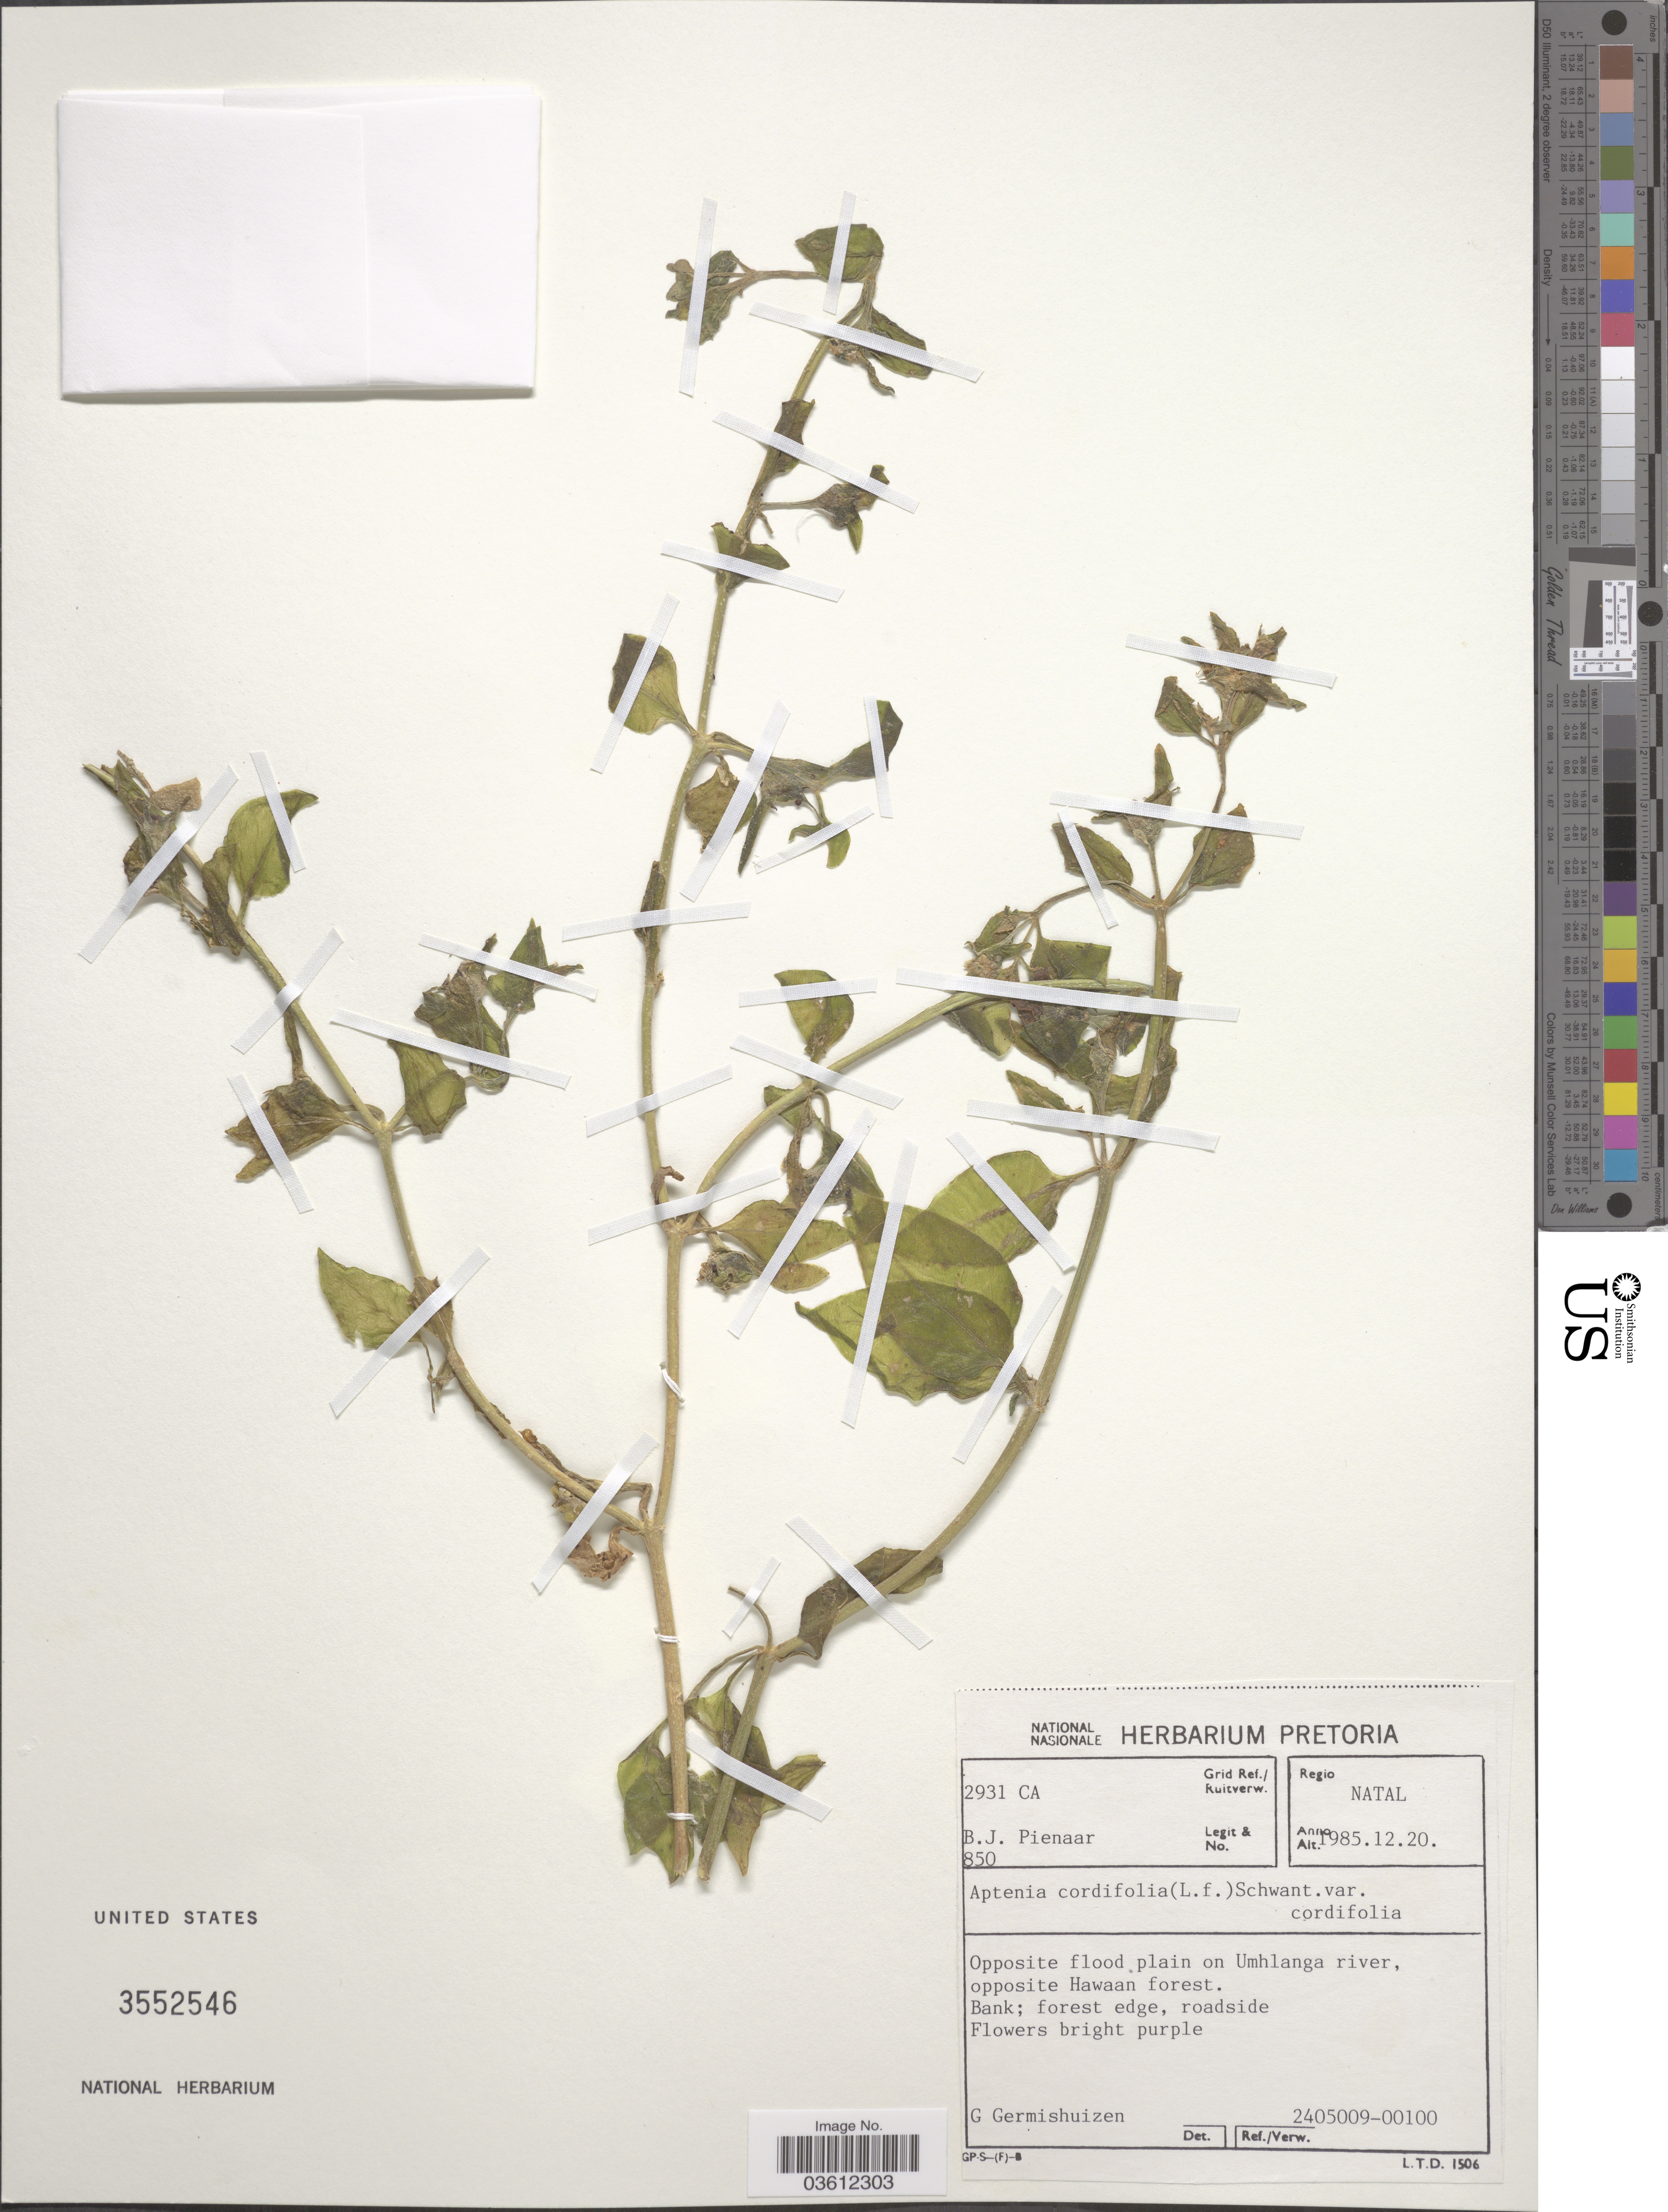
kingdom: Plantae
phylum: Tracheophyta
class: Magnoliopsida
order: Caryophyllales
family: Aizoaceae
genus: Mesembryanthemum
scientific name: Mesembryanthemum cordifolium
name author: L. f.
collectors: B. Pienaar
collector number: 850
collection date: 1985-12-20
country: South Africa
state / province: KwaZulu-Natal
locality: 2931 CA Grid ref./ Ruitverw. Regio Natal. Opposite flood plain on Umhlanga river, opposite Hawaan forest.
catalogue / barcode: US 3552546